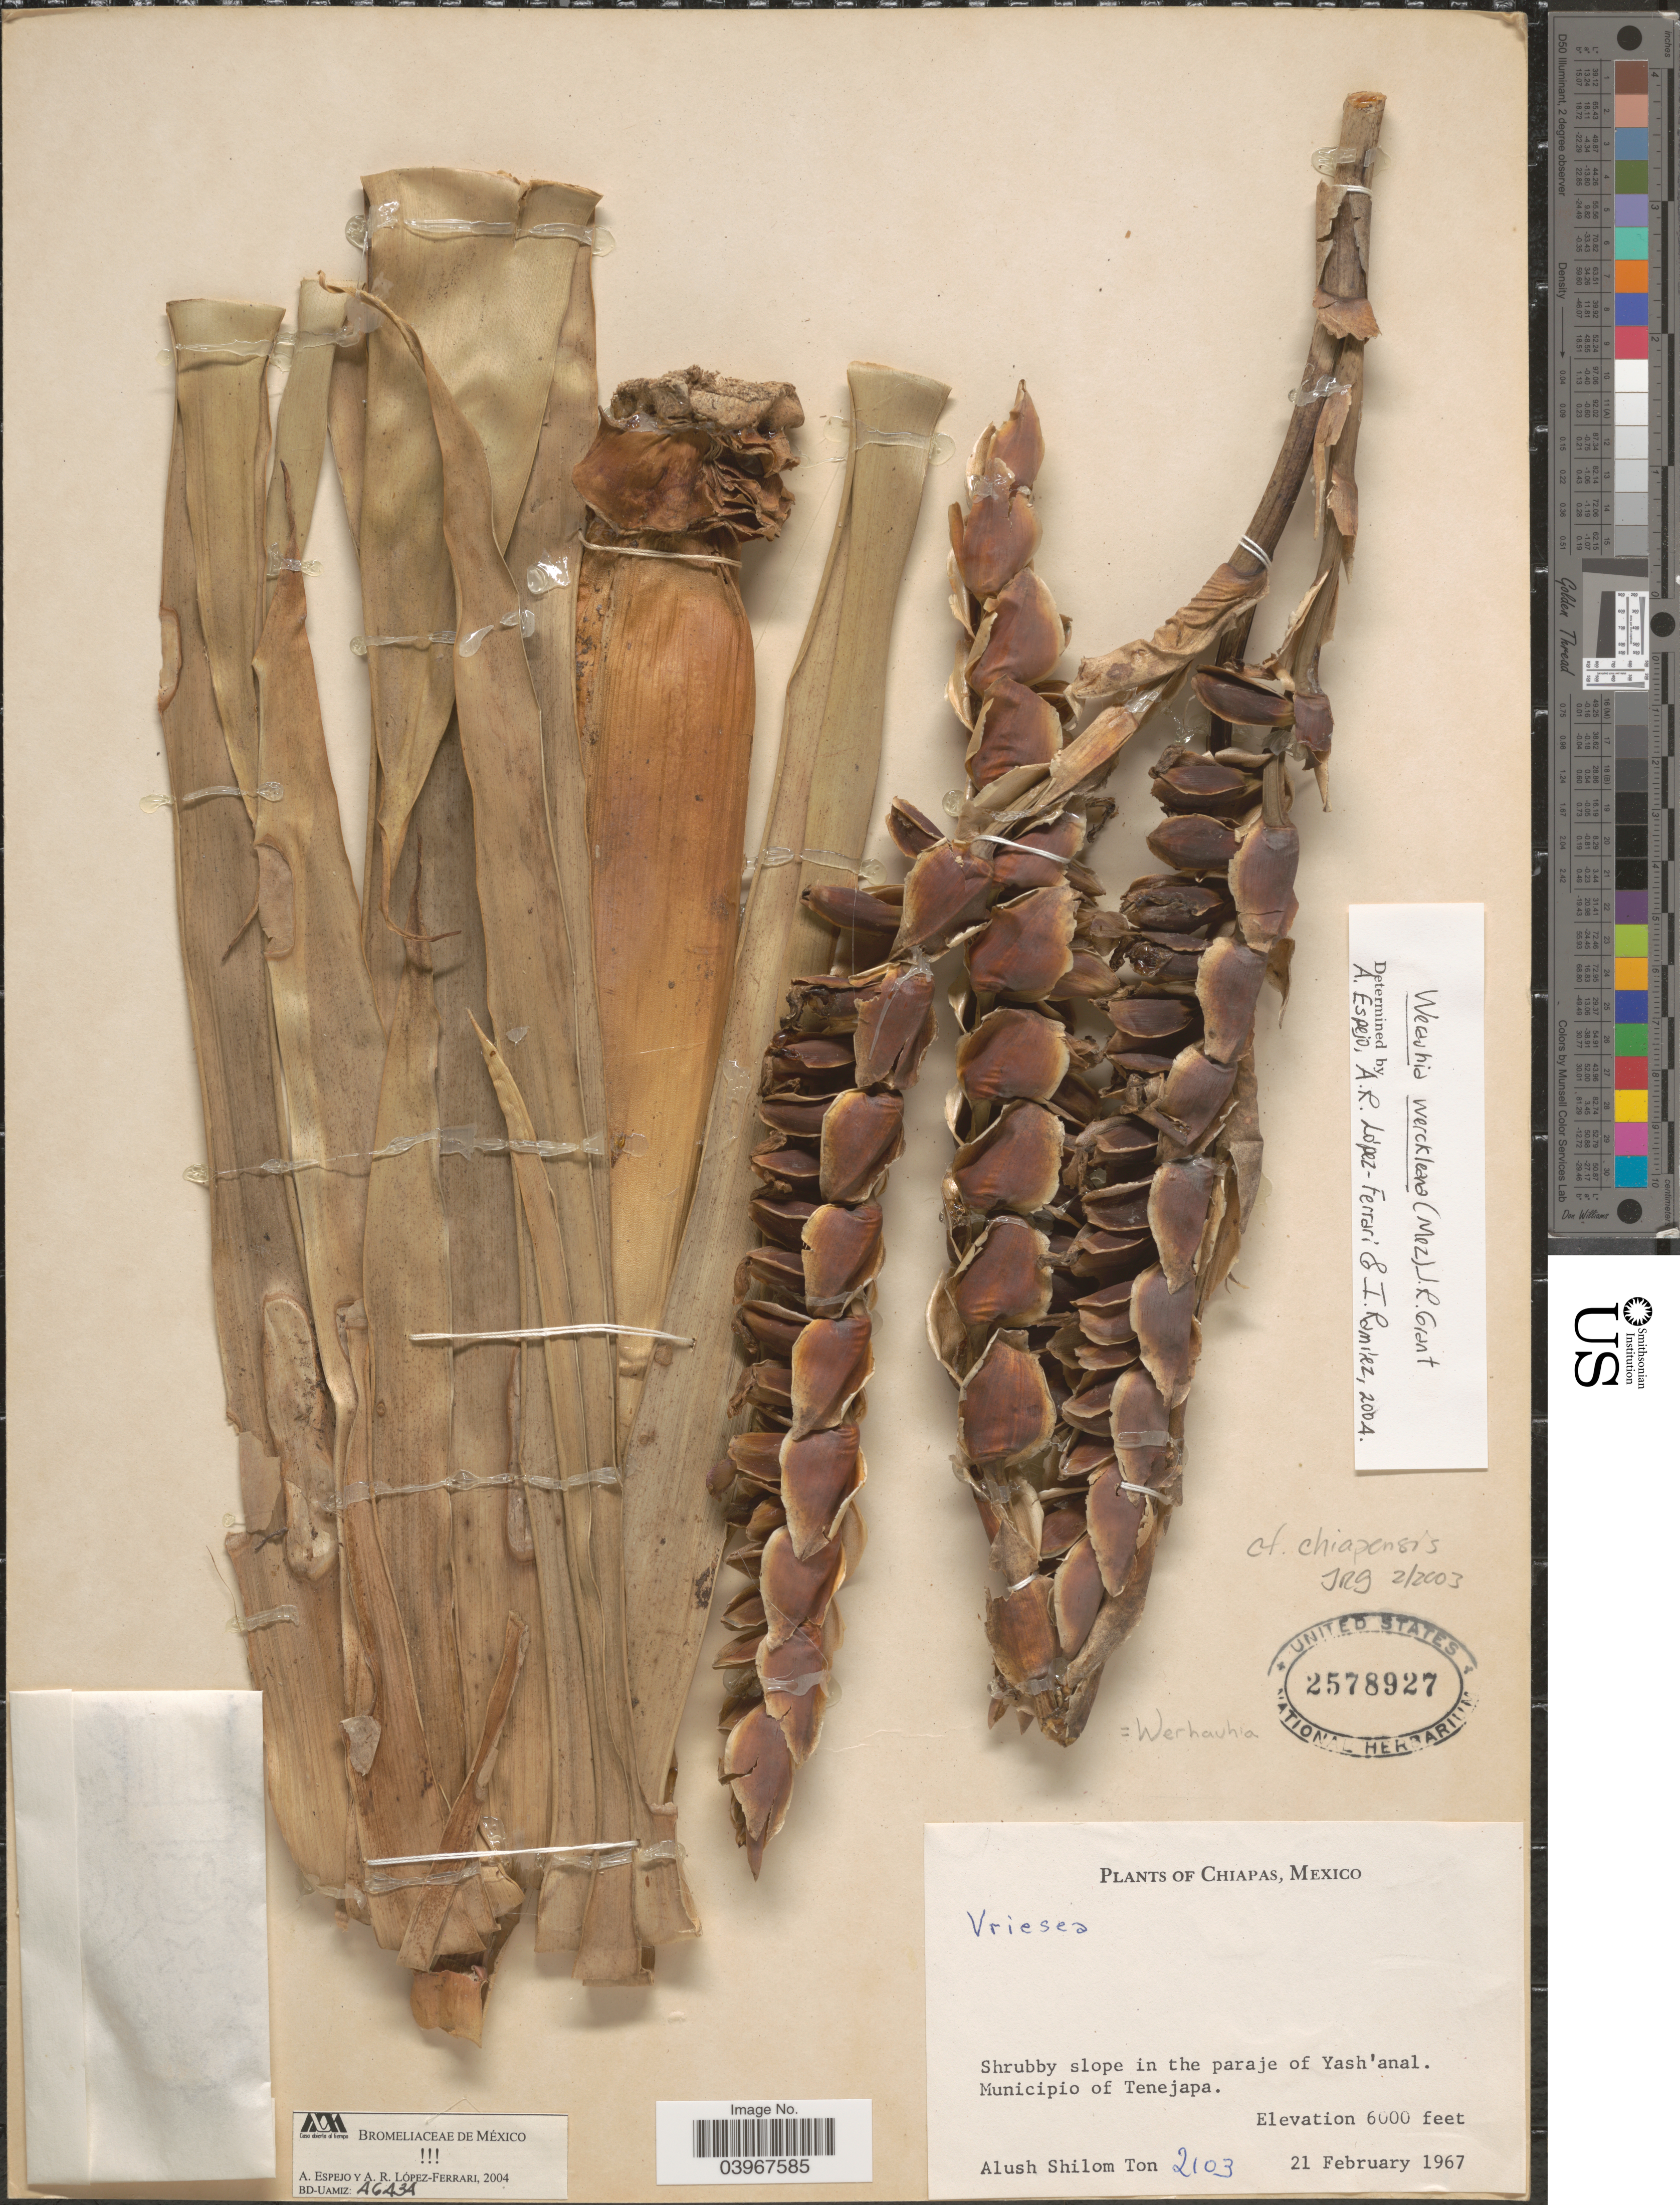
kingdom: Plantae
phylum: Tracheophyta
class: Liliopsida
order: Poales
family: Bromeliaceae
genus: Werauhia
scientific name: Werauhia werckleana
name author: (Mez) J.R. Grant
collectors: A. S. Ton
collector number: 2103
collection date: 1967-02-21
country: Mexico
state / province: Chiapas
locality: Shrubby slope in the paraje of Yash'anal. Municipio of Tenejapa.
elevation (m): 1829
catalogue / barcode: US 2578927